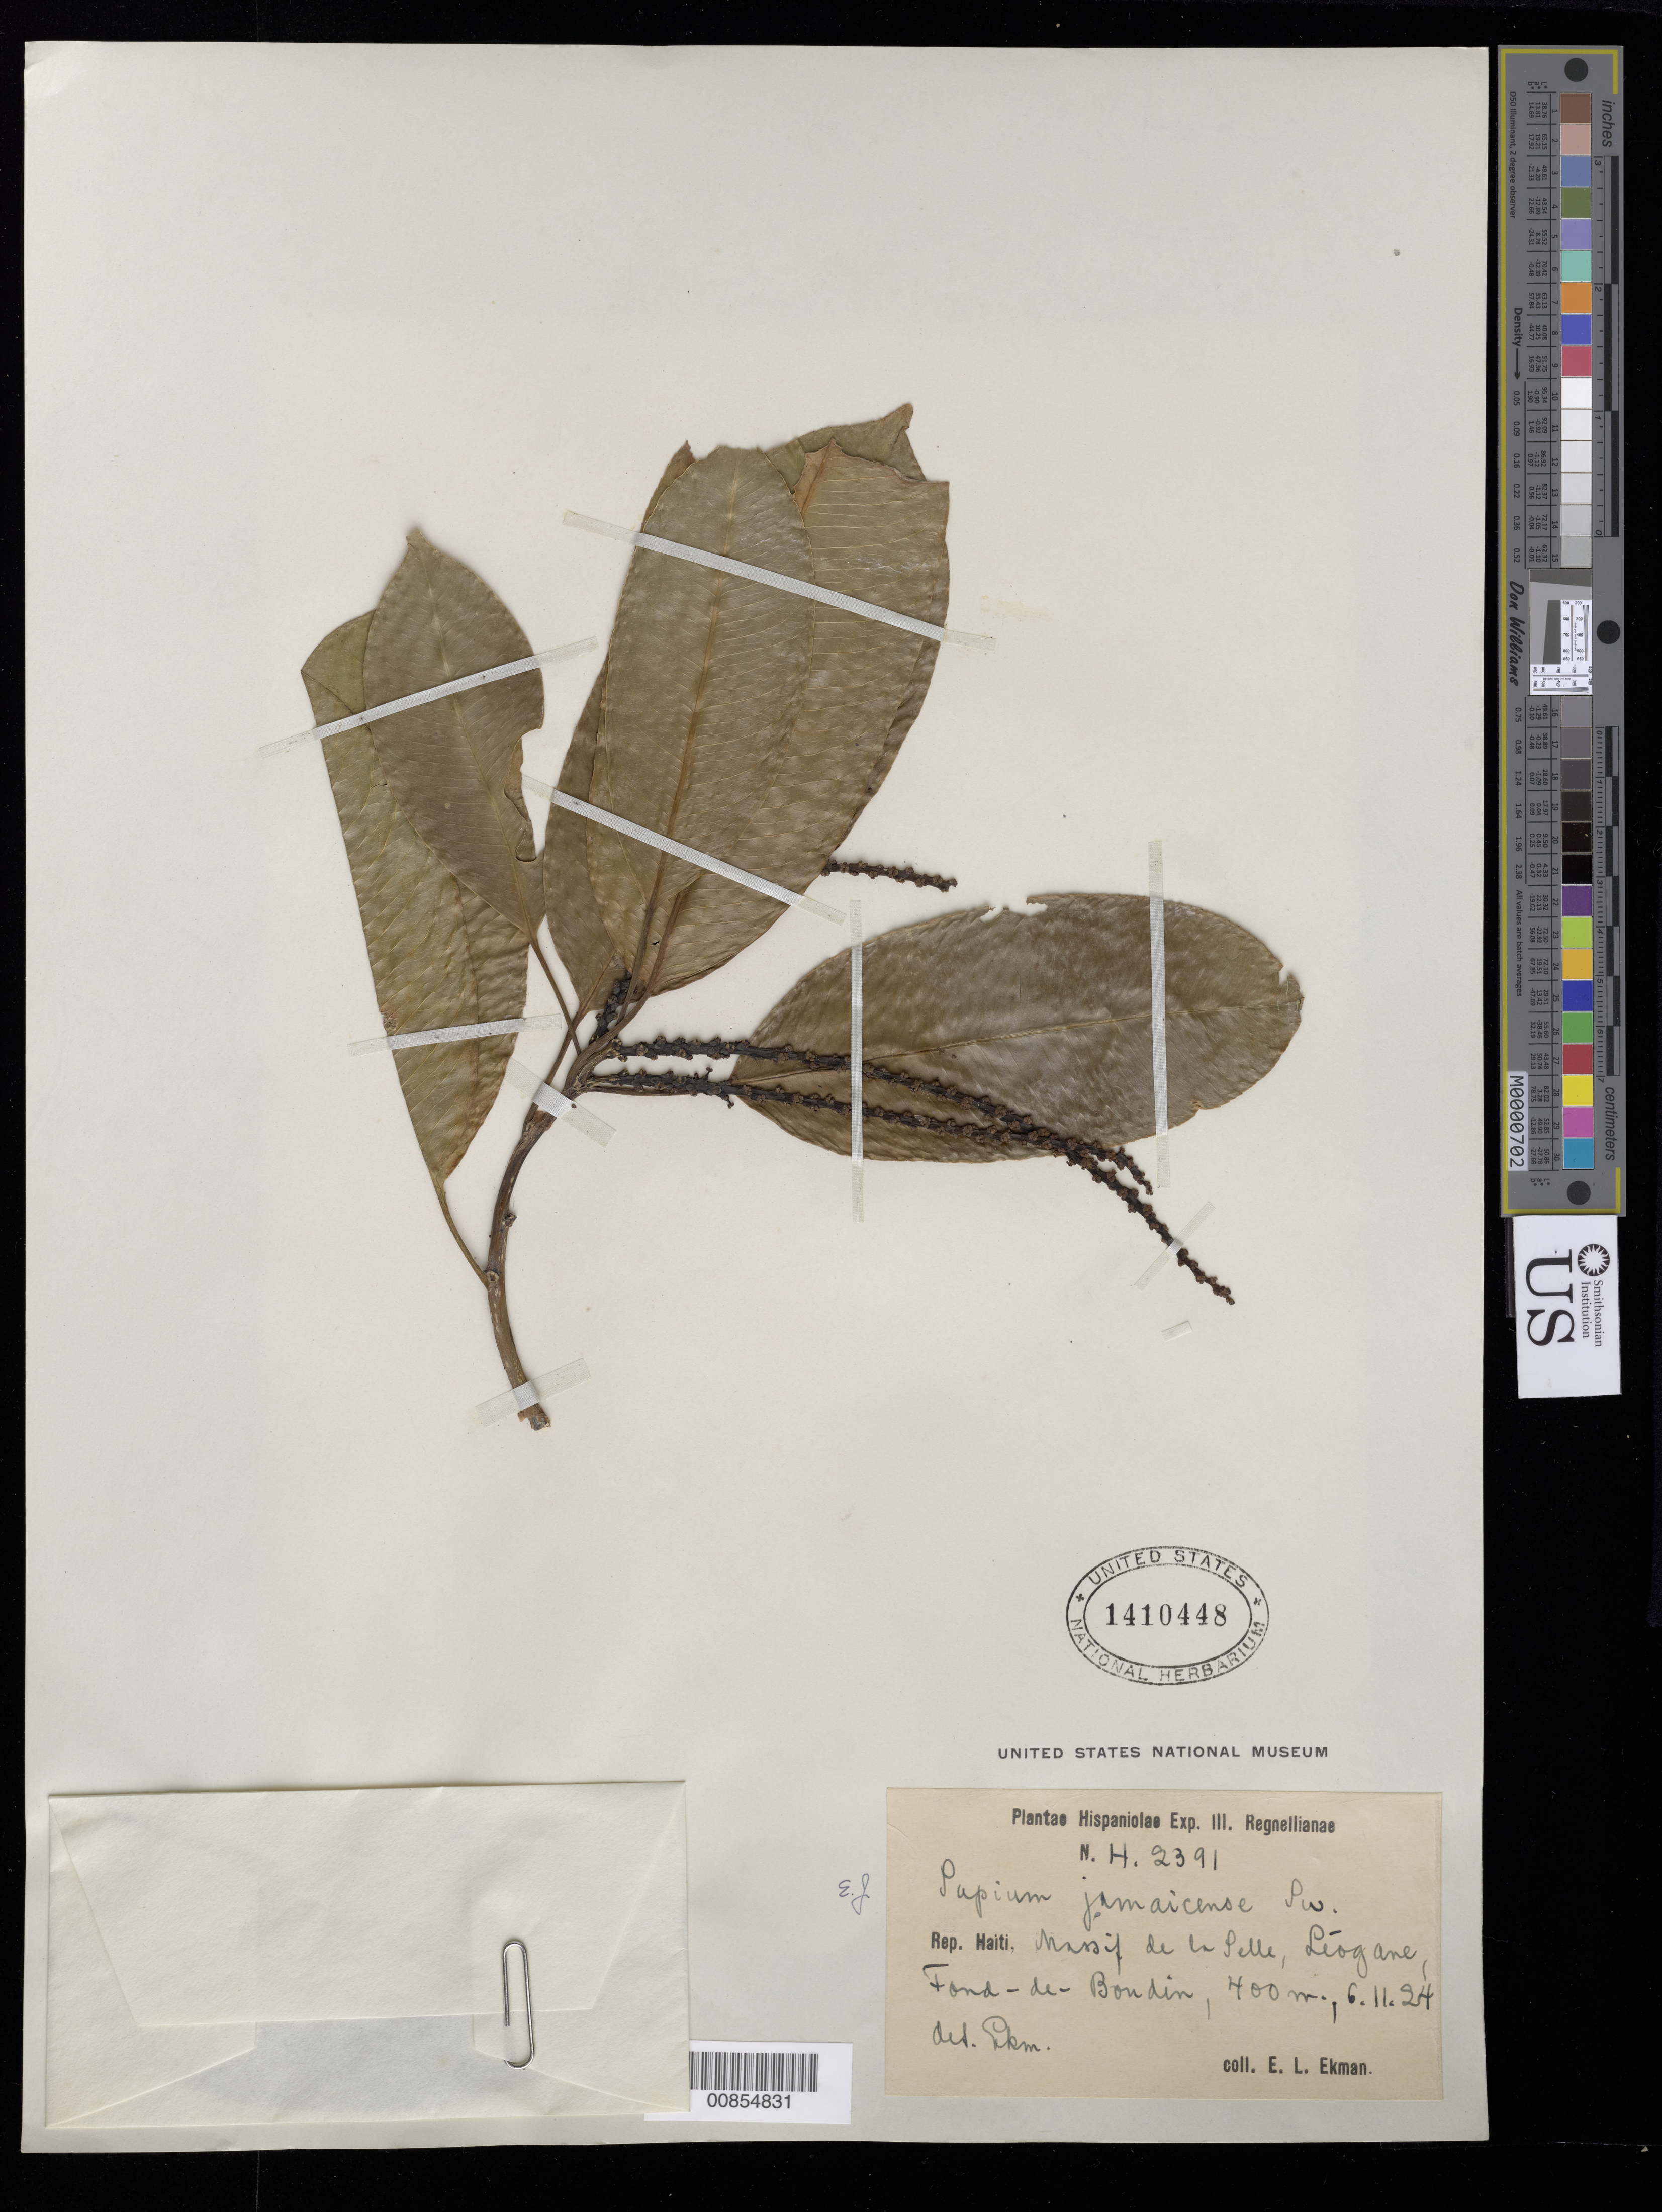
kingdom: Plantae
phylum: Tracheophyta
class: Magnoliopsida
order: Malpighiales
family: Euphorbiaceae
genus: Sapium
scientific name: Sapium jamaicense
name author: Sw.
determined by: Ekman, E. L.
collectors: E. L. Ekman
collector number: H 2391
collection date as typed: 06 Nov 1924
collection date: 1924-11-06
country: Haiti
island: Hispaniola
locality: Massif de la Selle, Léogane, Fond de Boudin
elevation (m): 400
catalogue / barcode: US 1410448